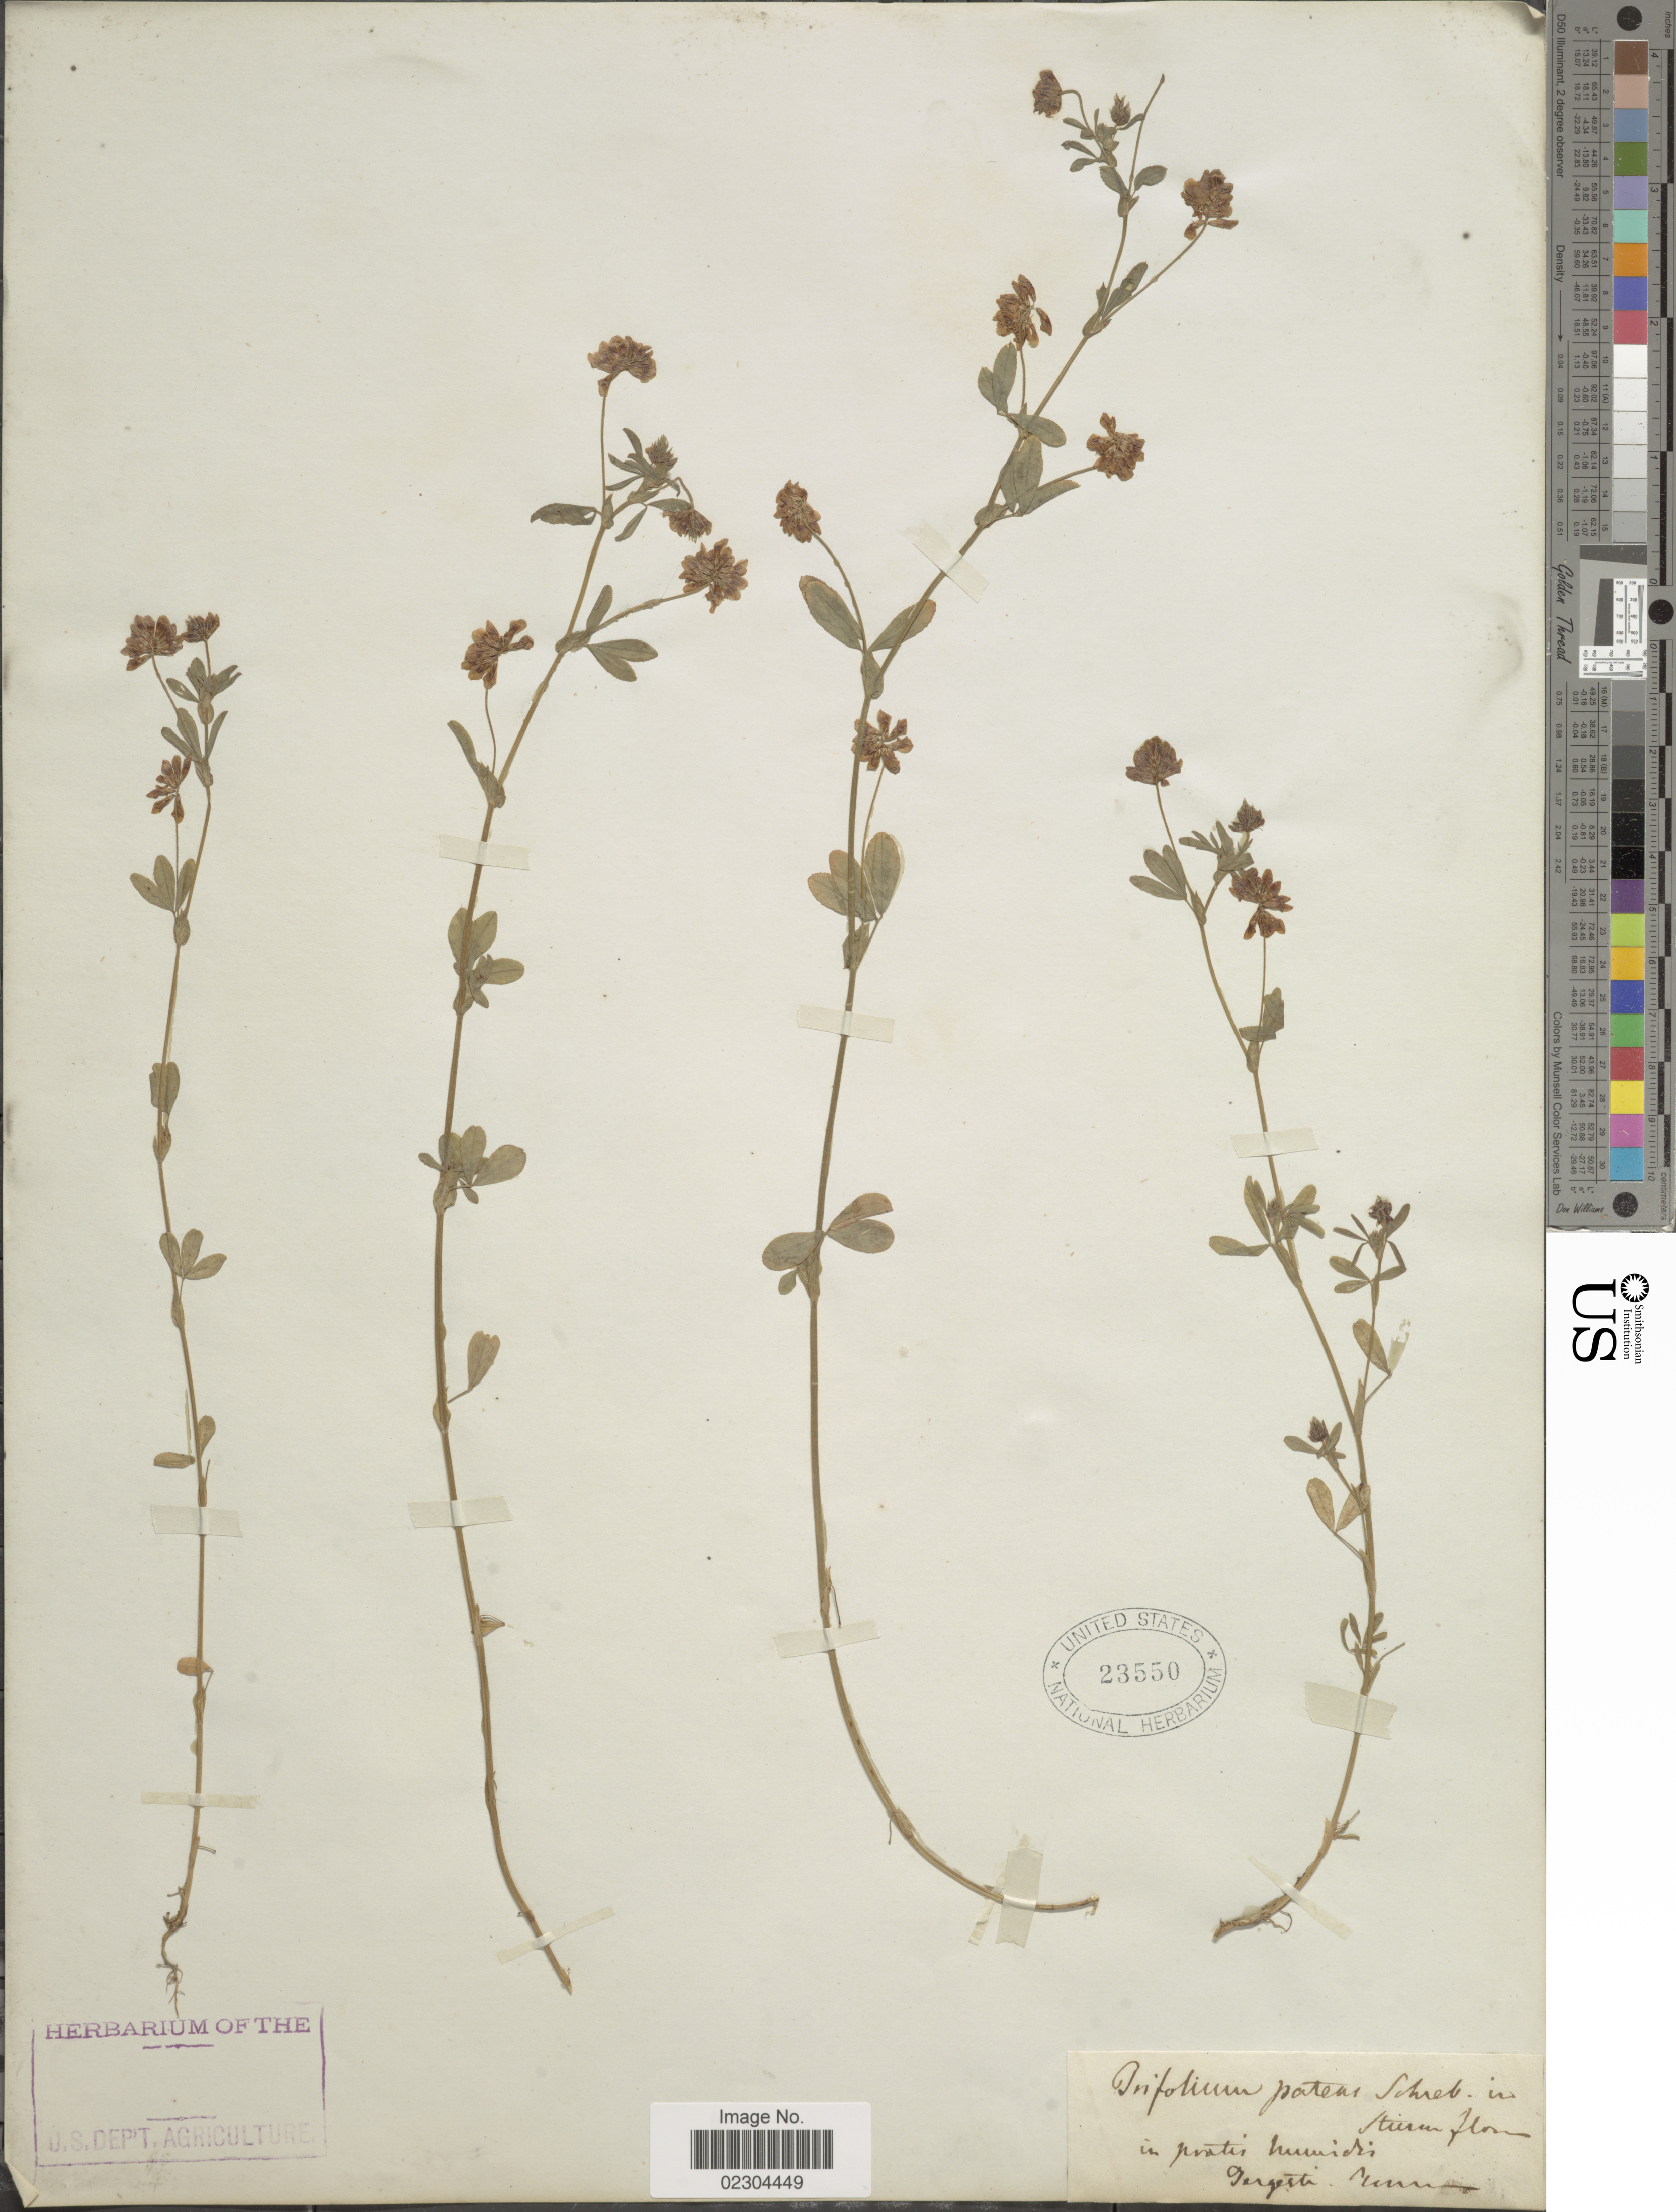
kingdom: Plantae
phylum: Tracheophyta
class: Magnoliopsida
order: Fabales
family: Fabaceae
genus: Trifolium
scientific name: Trifolium patens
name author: Schreb.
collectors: Tommasini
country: Italy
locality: Tergesti [interpreted]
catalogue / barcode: US 23550